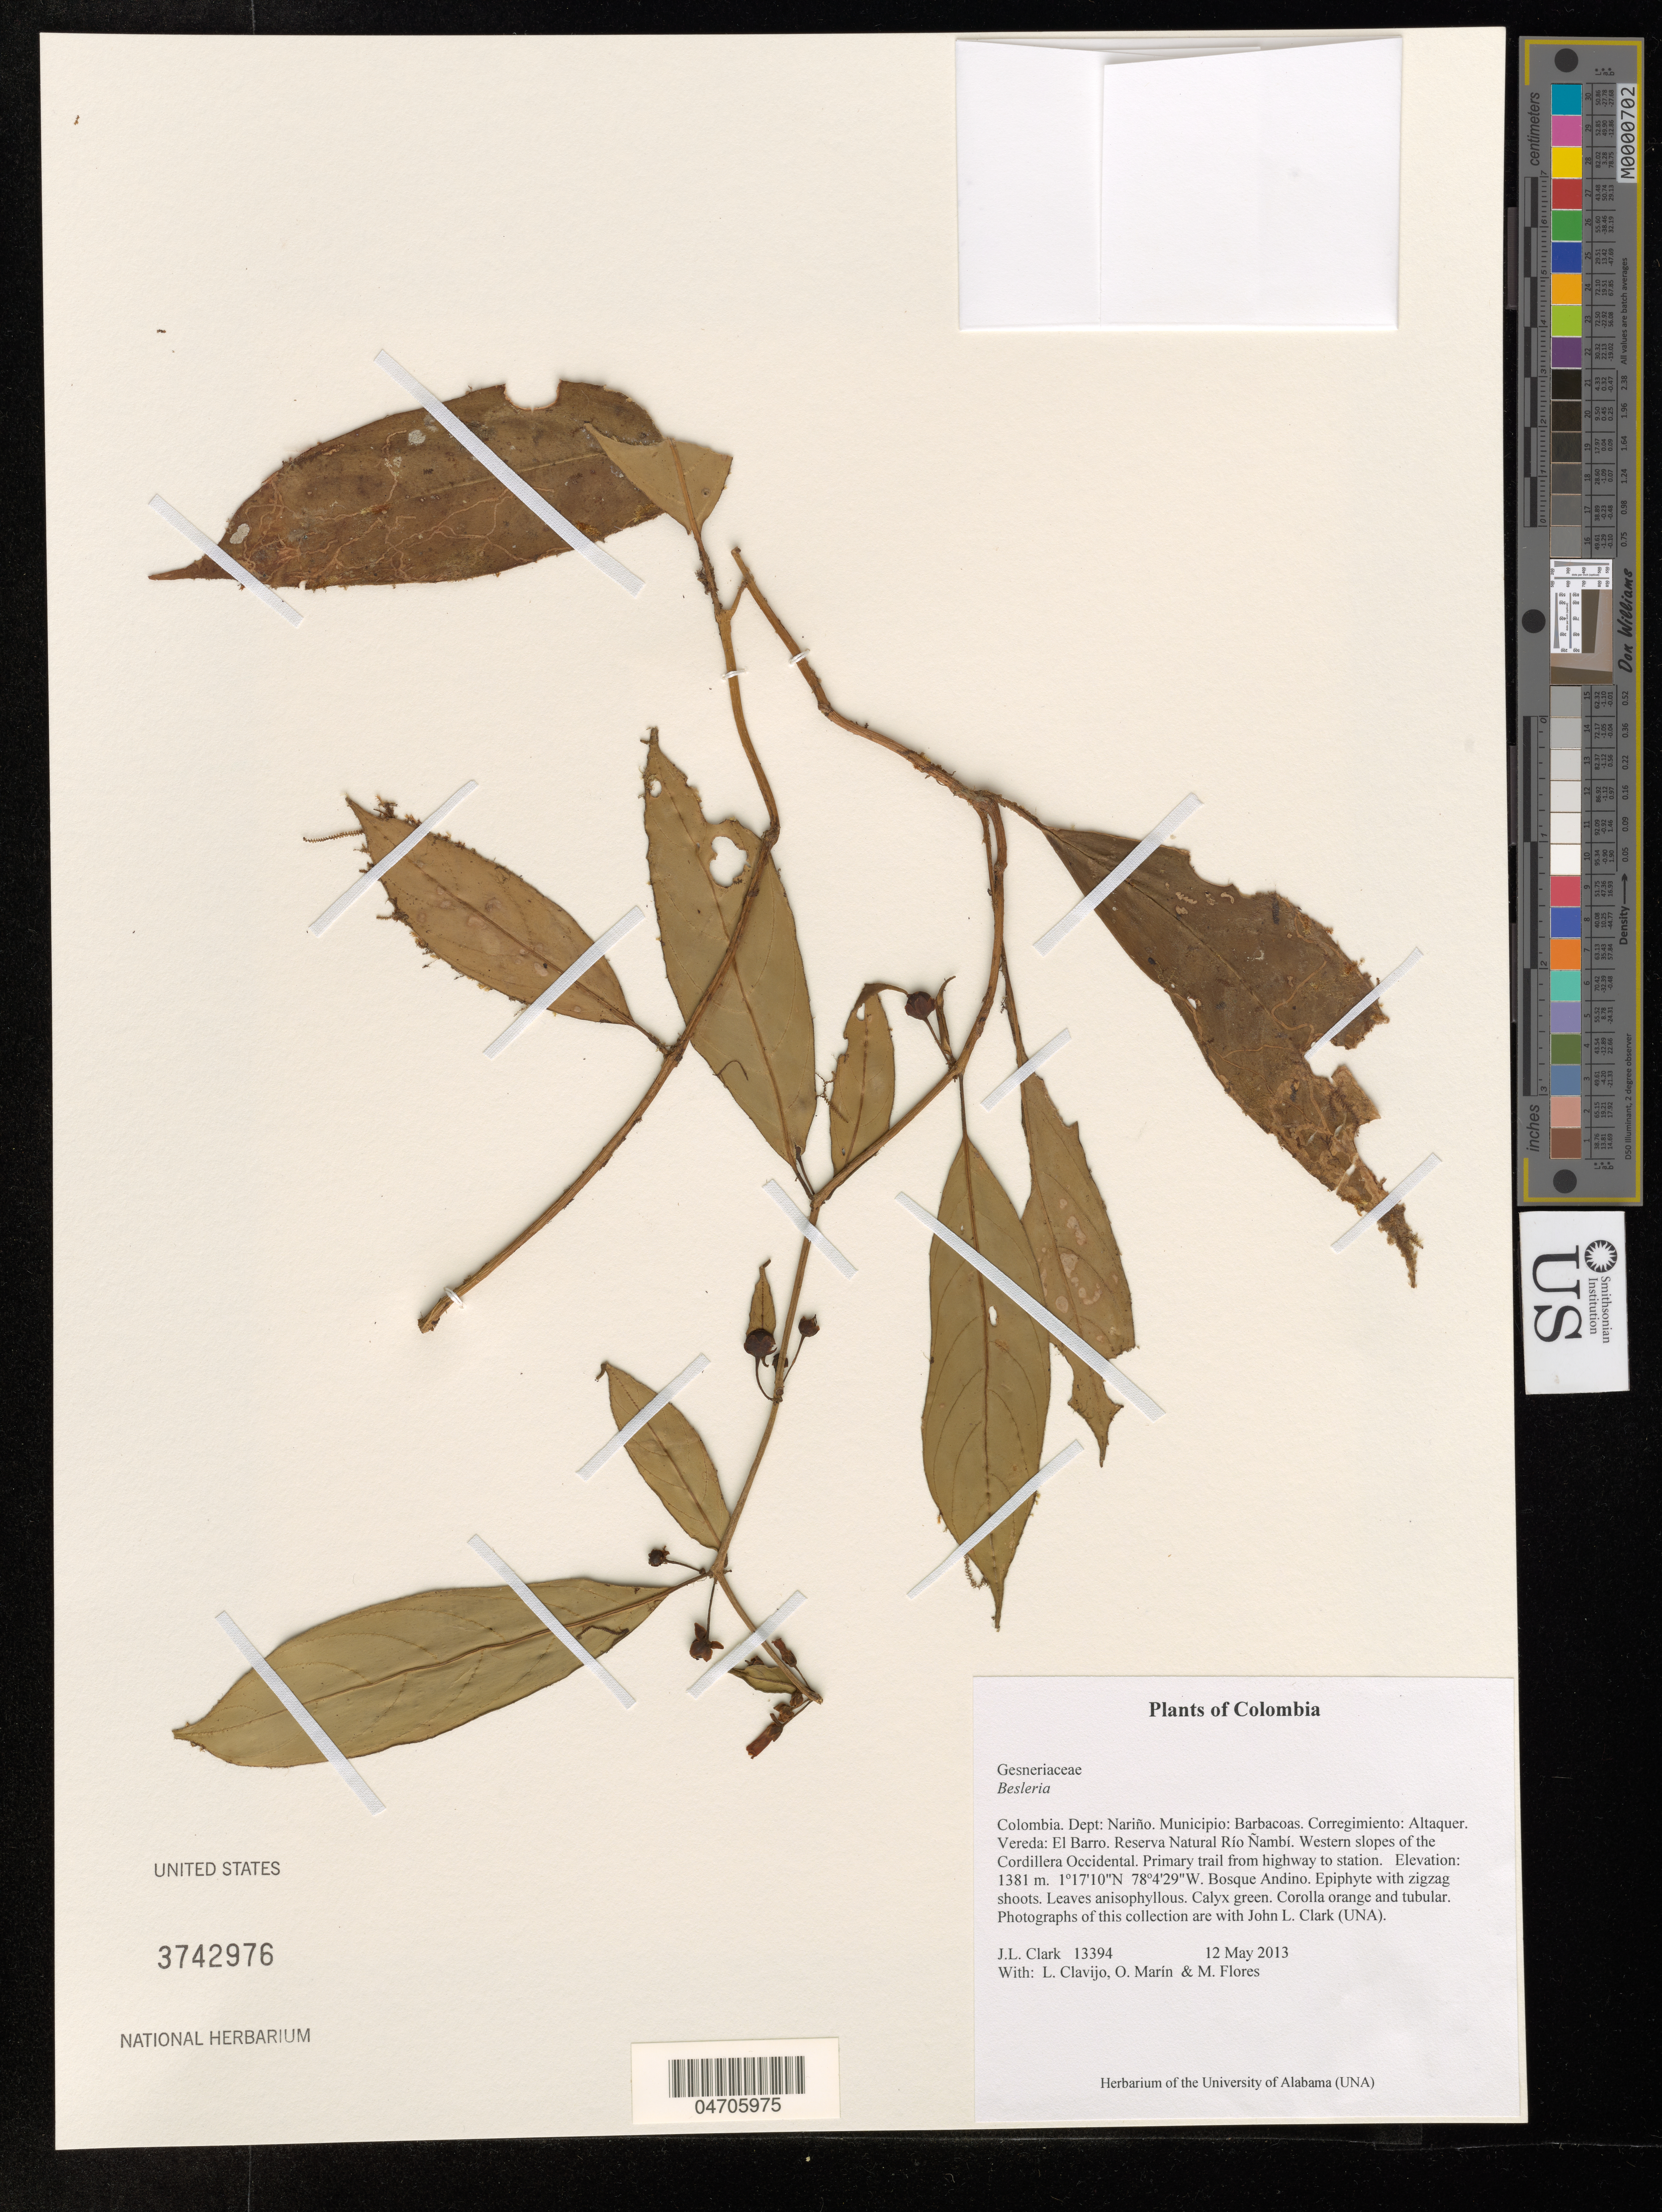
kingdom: Plantae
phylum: Tracheophyta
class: Magnoliopsida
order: Lamiales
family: Gesneriaceae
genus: Besleria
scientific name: Besleria sp.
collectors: J. L. Clark, L. Clavijo, O. Marín & M. Flores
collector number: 13394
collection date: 2013-05-12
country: Colombia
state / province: Nariño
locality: Dept: Nariño. Municipio: Barbacoas. Corregimiento: Altaquer. Vereda: El Barro. Reserva Natural Río Ñambí. Western slopes of the Cordillera Occidental. Primary trail from highway to station.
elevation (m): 1381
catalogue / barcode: US 3742976